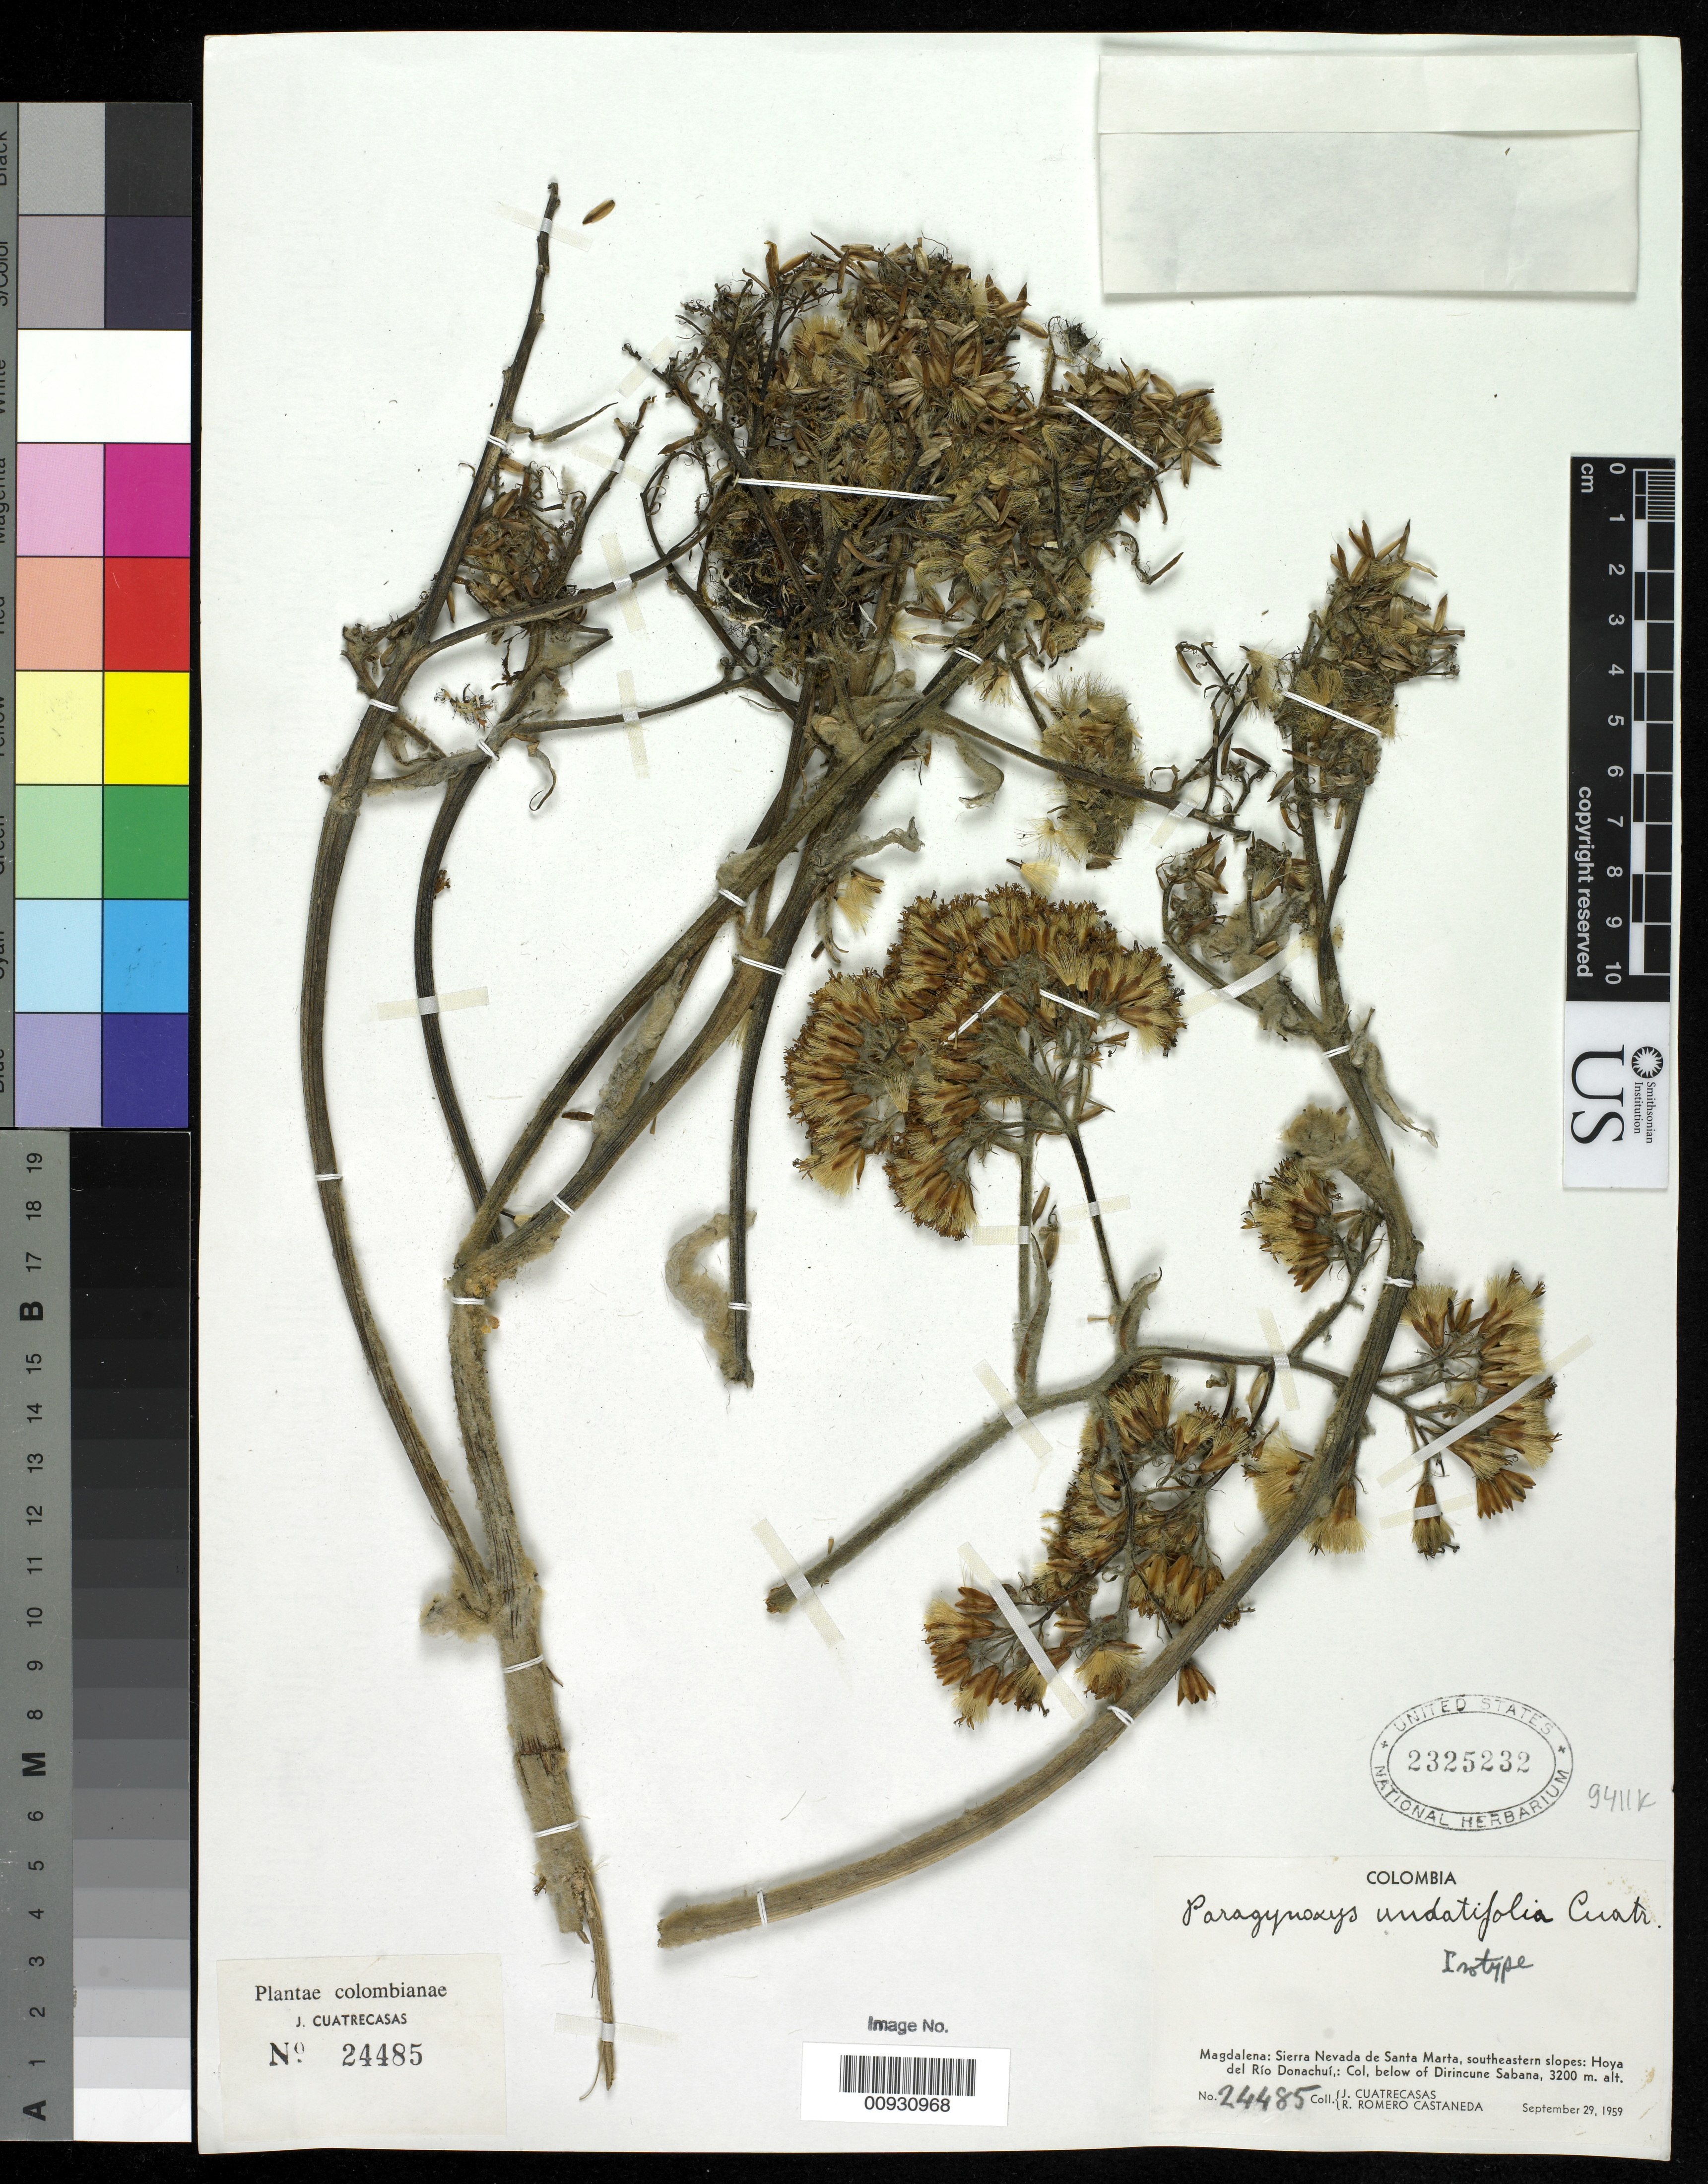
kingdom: Plantae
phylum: Tracheophyta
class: Magnoliopsida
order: Asterales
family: Asteraceae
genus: Paragynoxys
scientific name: Paragynoxys undatifolia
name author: Cuatrec.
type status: Isotype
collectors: J. Cuatrecasas & R. Romero Castañeda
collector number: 24485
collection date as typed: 29 Sep 1959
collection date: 1959-09-29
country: Colombia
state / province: Magdalena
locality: Sierra Nevada de San Marta, below Dirincune Sabana.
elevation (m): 3200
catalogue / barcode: US 2325232